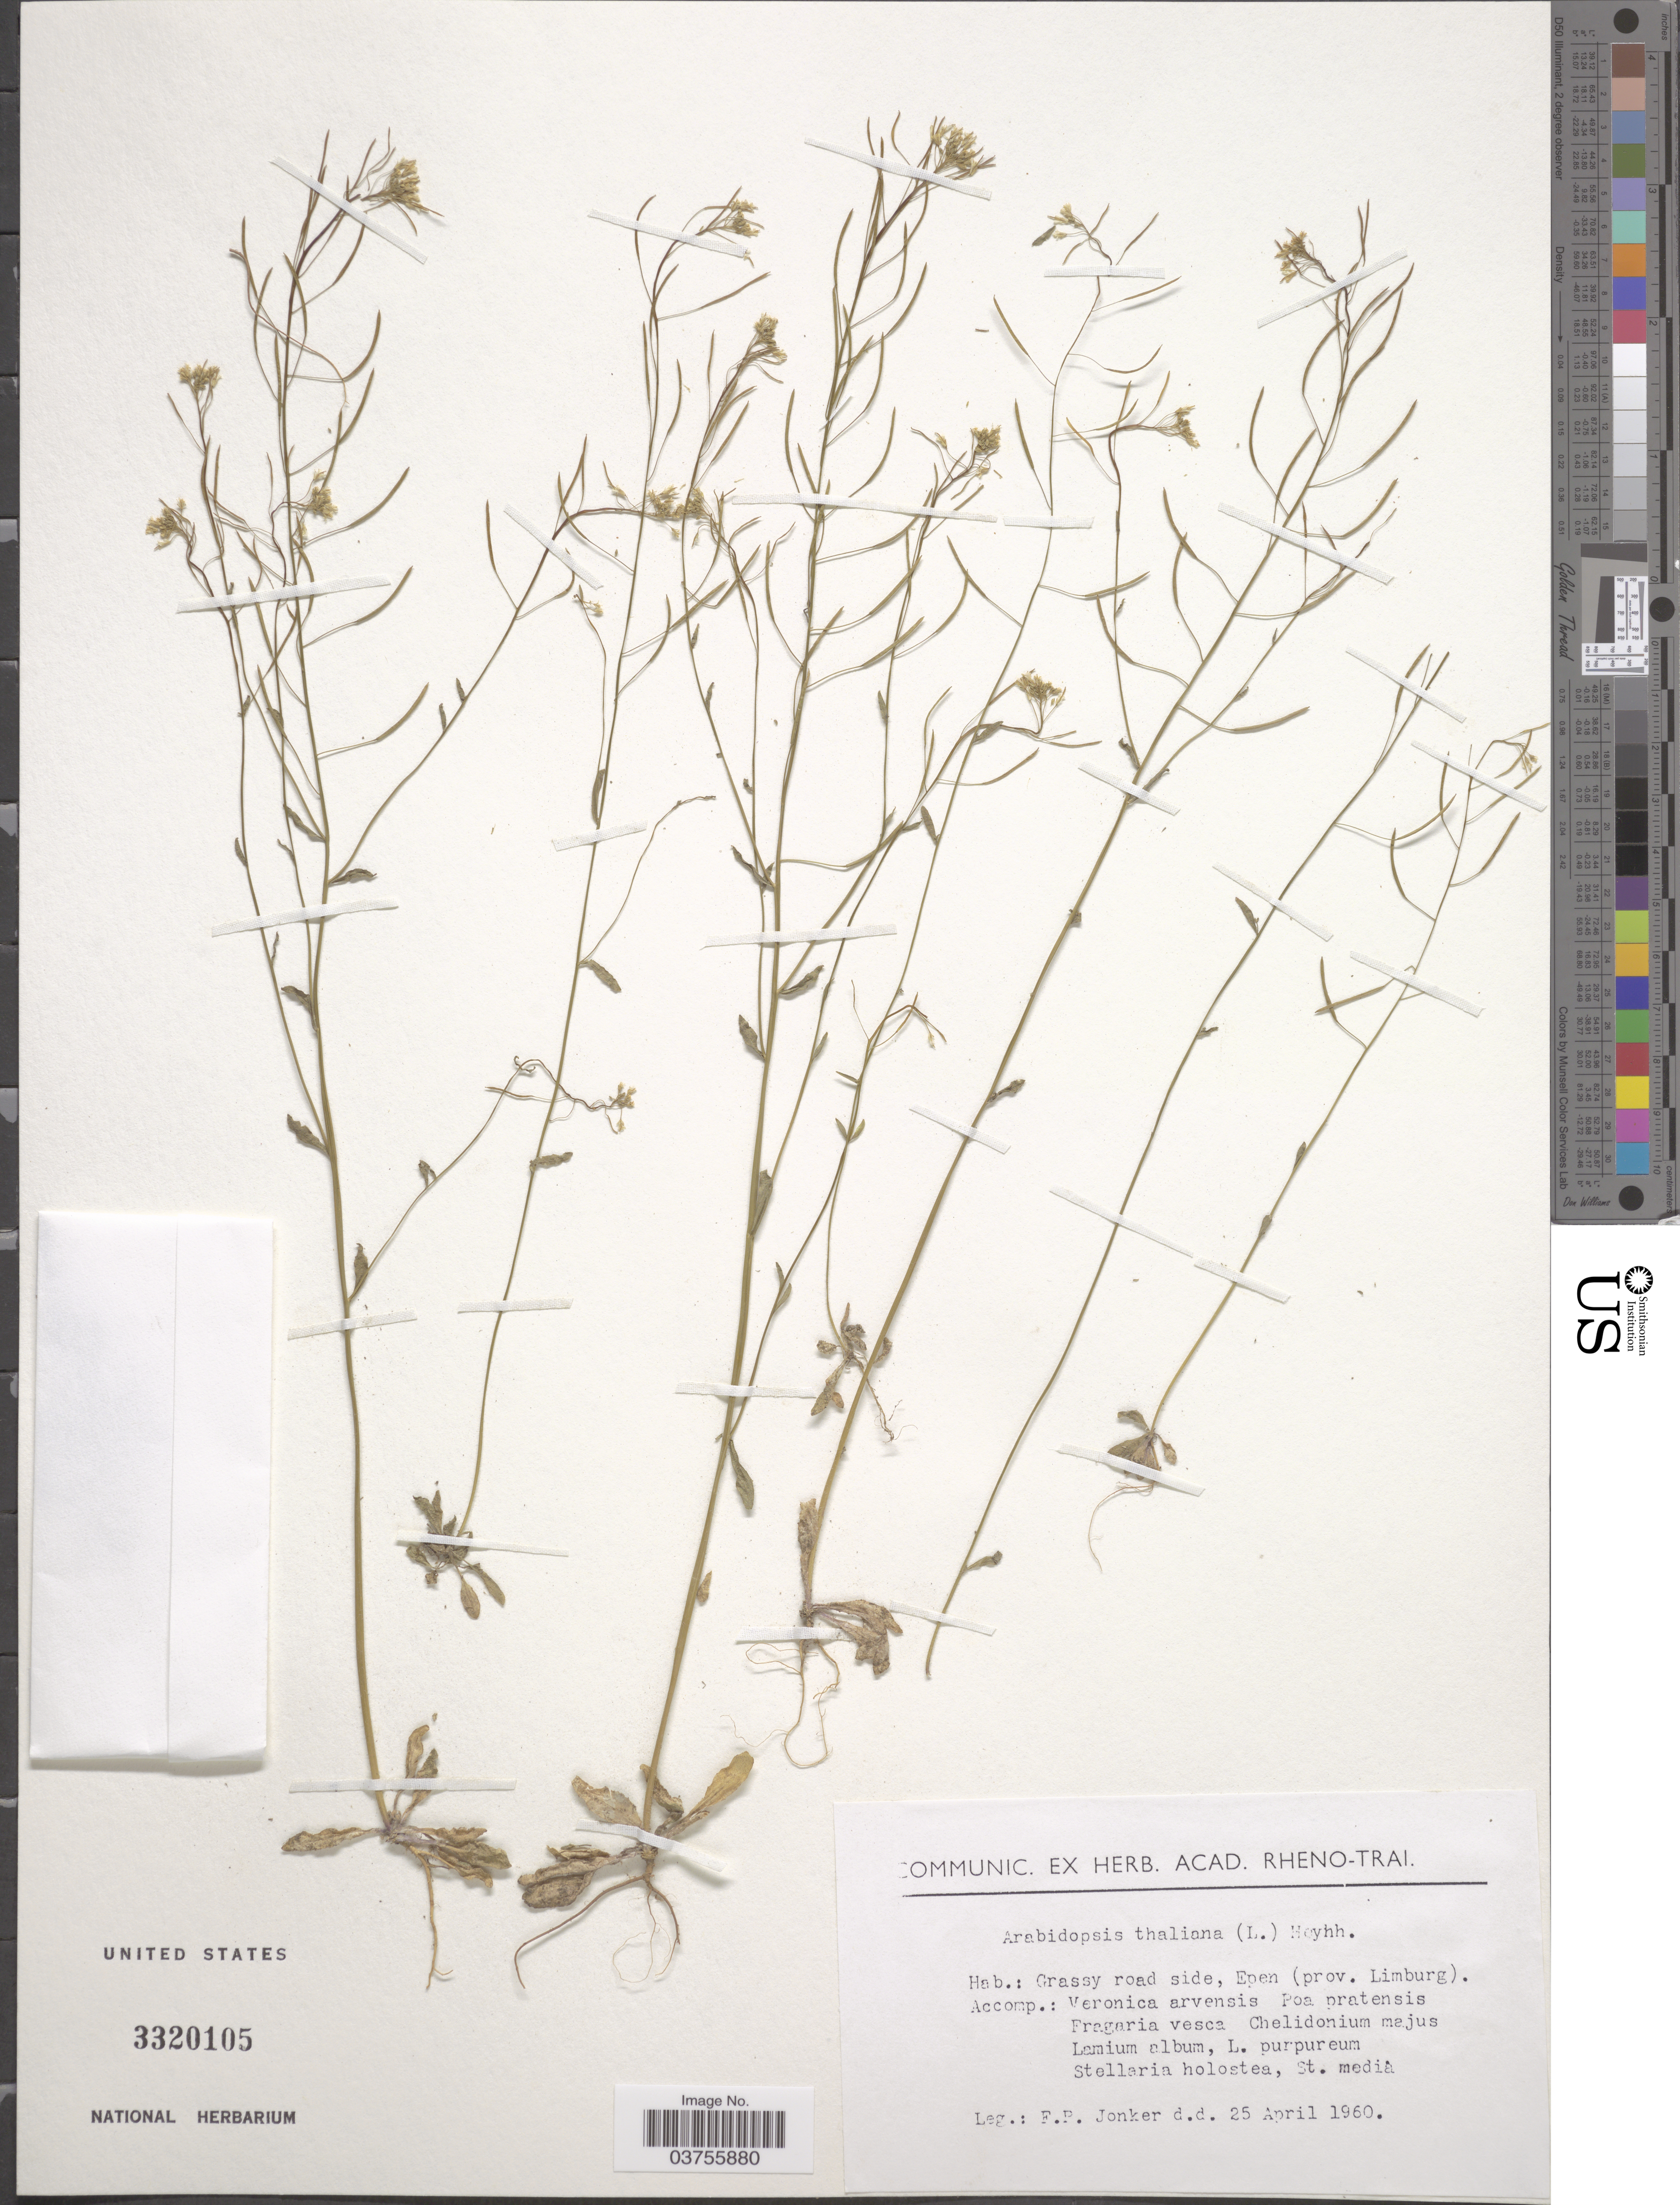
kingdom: Plantae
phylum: Tracheophyta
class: Magnoliopsida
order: Brassicales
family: Brassicaceae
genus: Arabidopsis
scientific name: Arabidopsis thaliana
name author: (L.) Heynh.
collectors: F. P. Jonker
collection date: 1960-04-25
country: Netherlands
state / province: Limburg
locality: Grassy road side, Epen.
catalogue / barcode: US 3320105